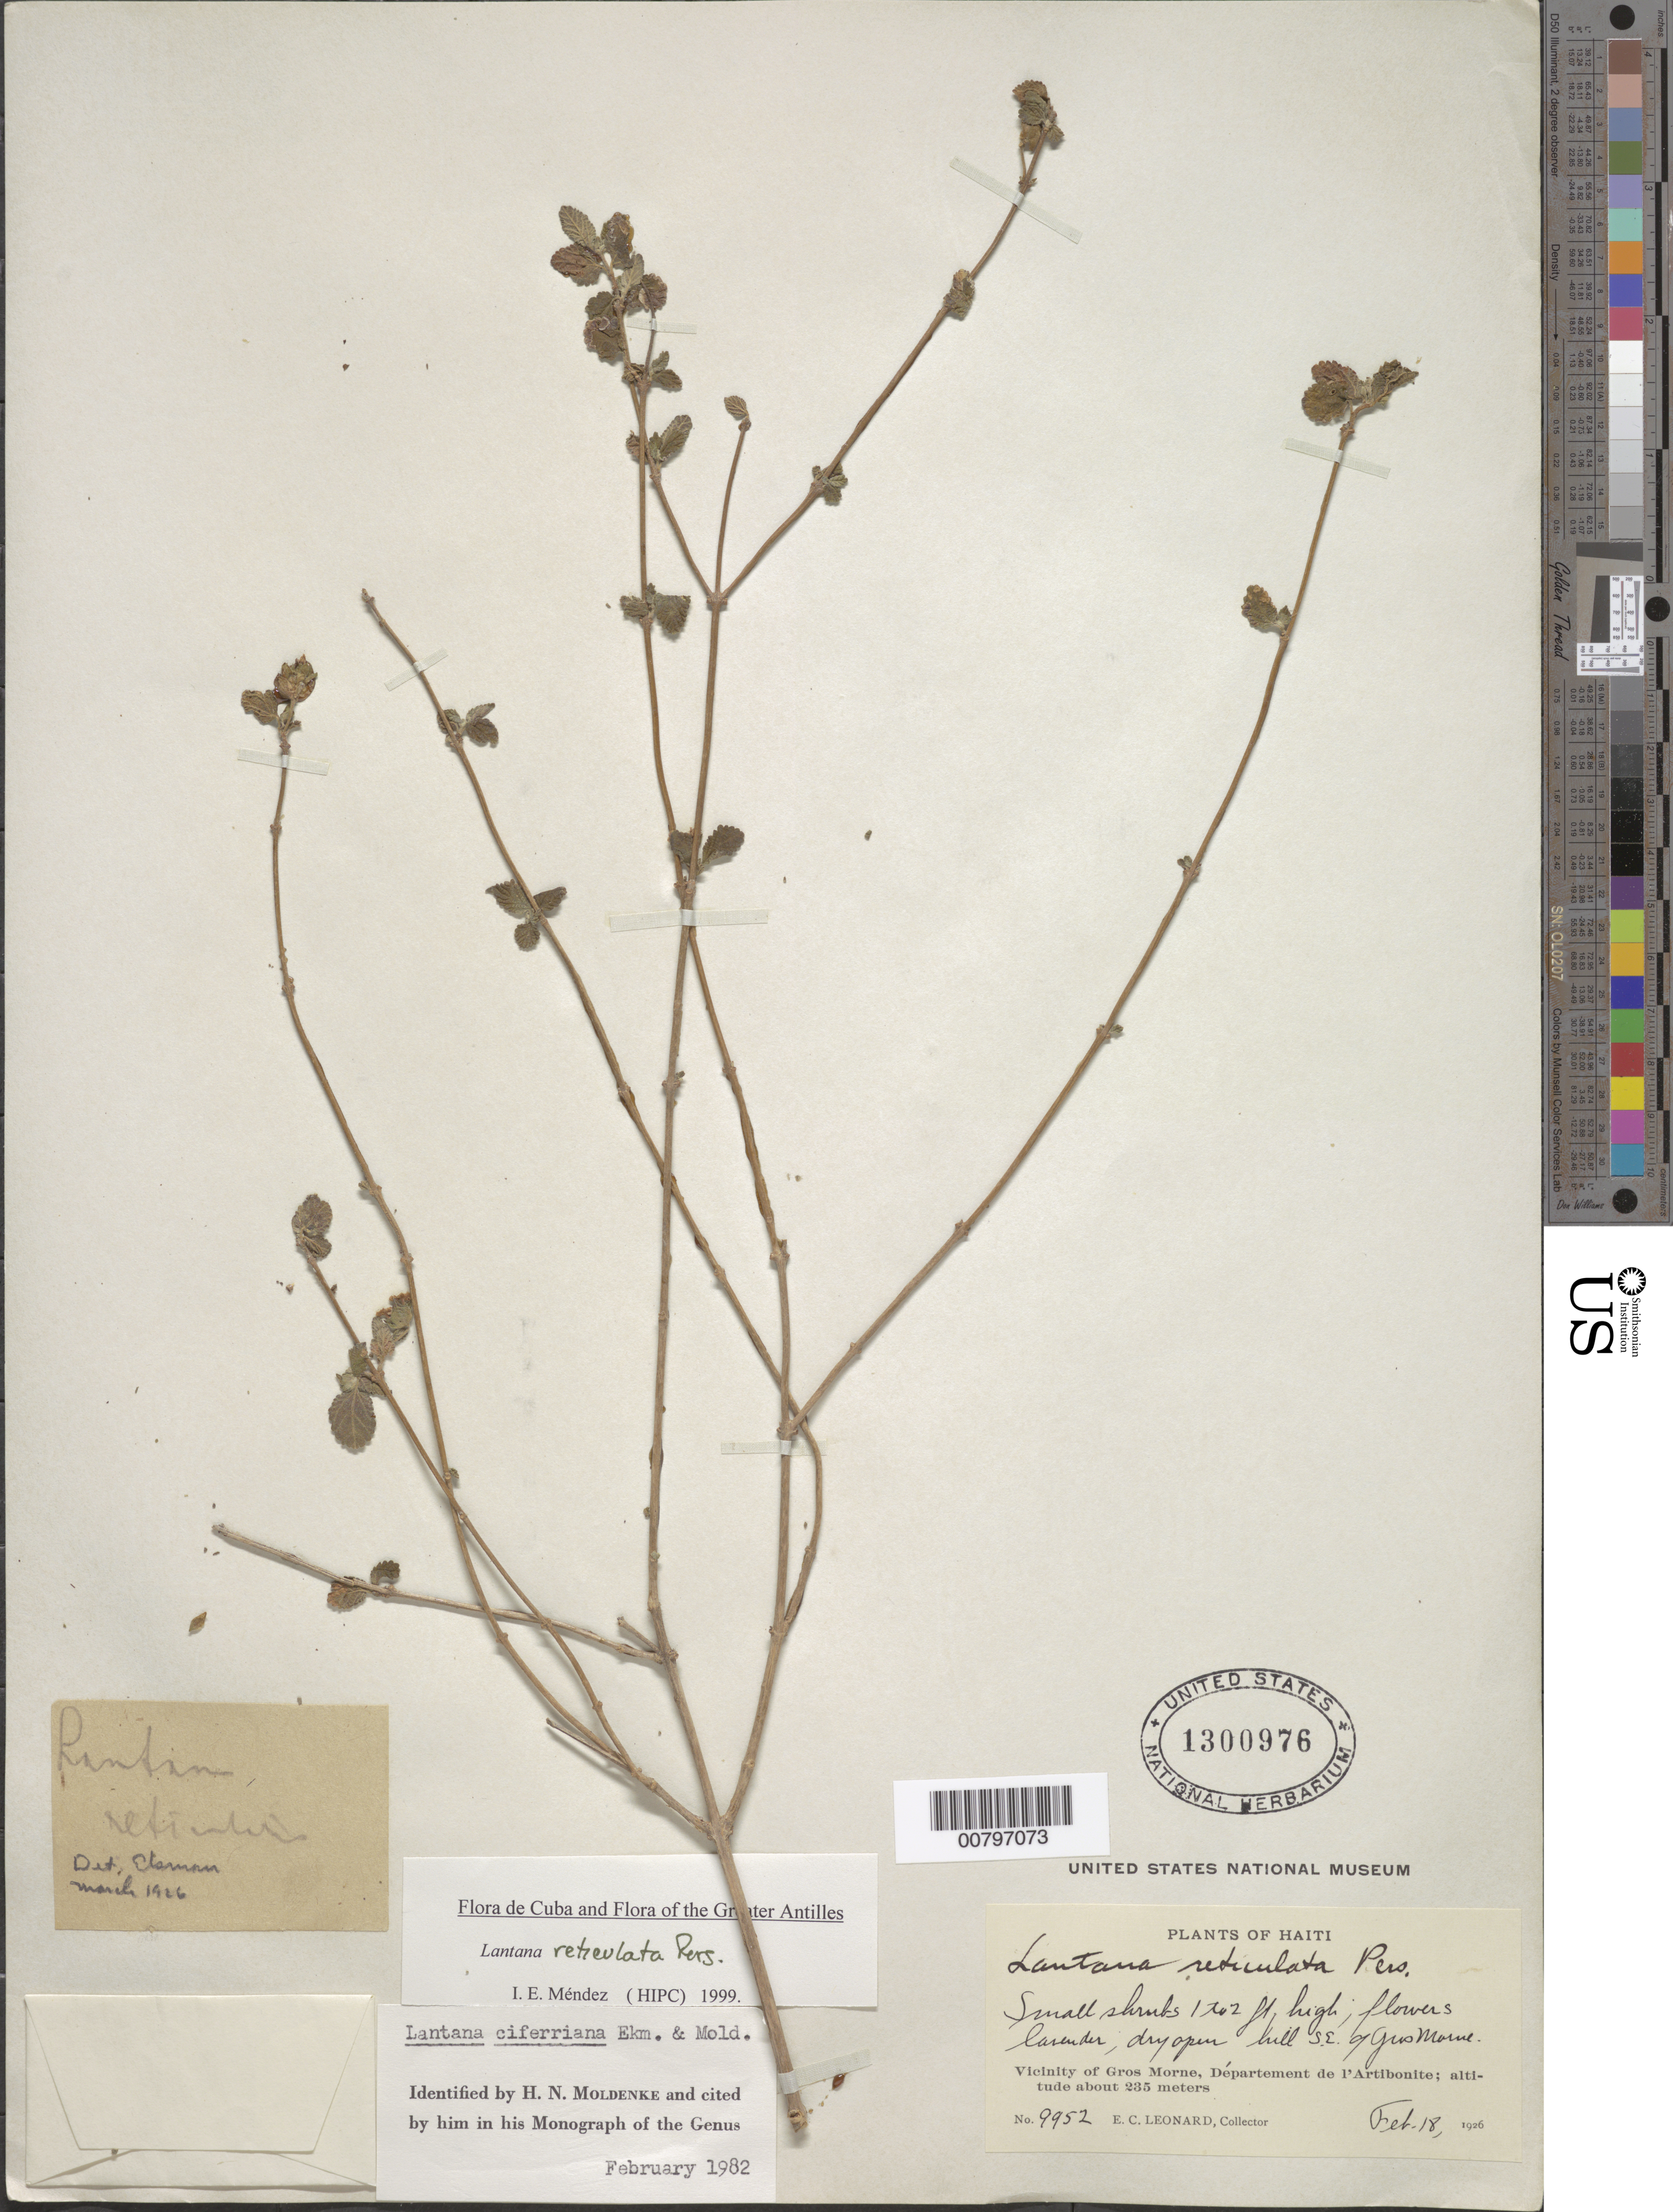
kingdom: Plantae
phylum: Tracheophyta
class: Magnoliopsida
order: Lamiales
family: Verbenaceae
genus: Lantana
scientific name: Lantana reticulata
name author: Pers.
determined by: Méndez, Isidro E., (HIPC)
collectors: E. C. Leonard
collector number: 9952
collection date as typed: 18 Feb 1926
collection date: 1926-02-18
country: Haiti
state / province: Artibonite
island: Hispaniola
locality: SE of gros Morne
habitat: Dry open hill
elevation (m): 235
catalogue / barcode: US 1300976